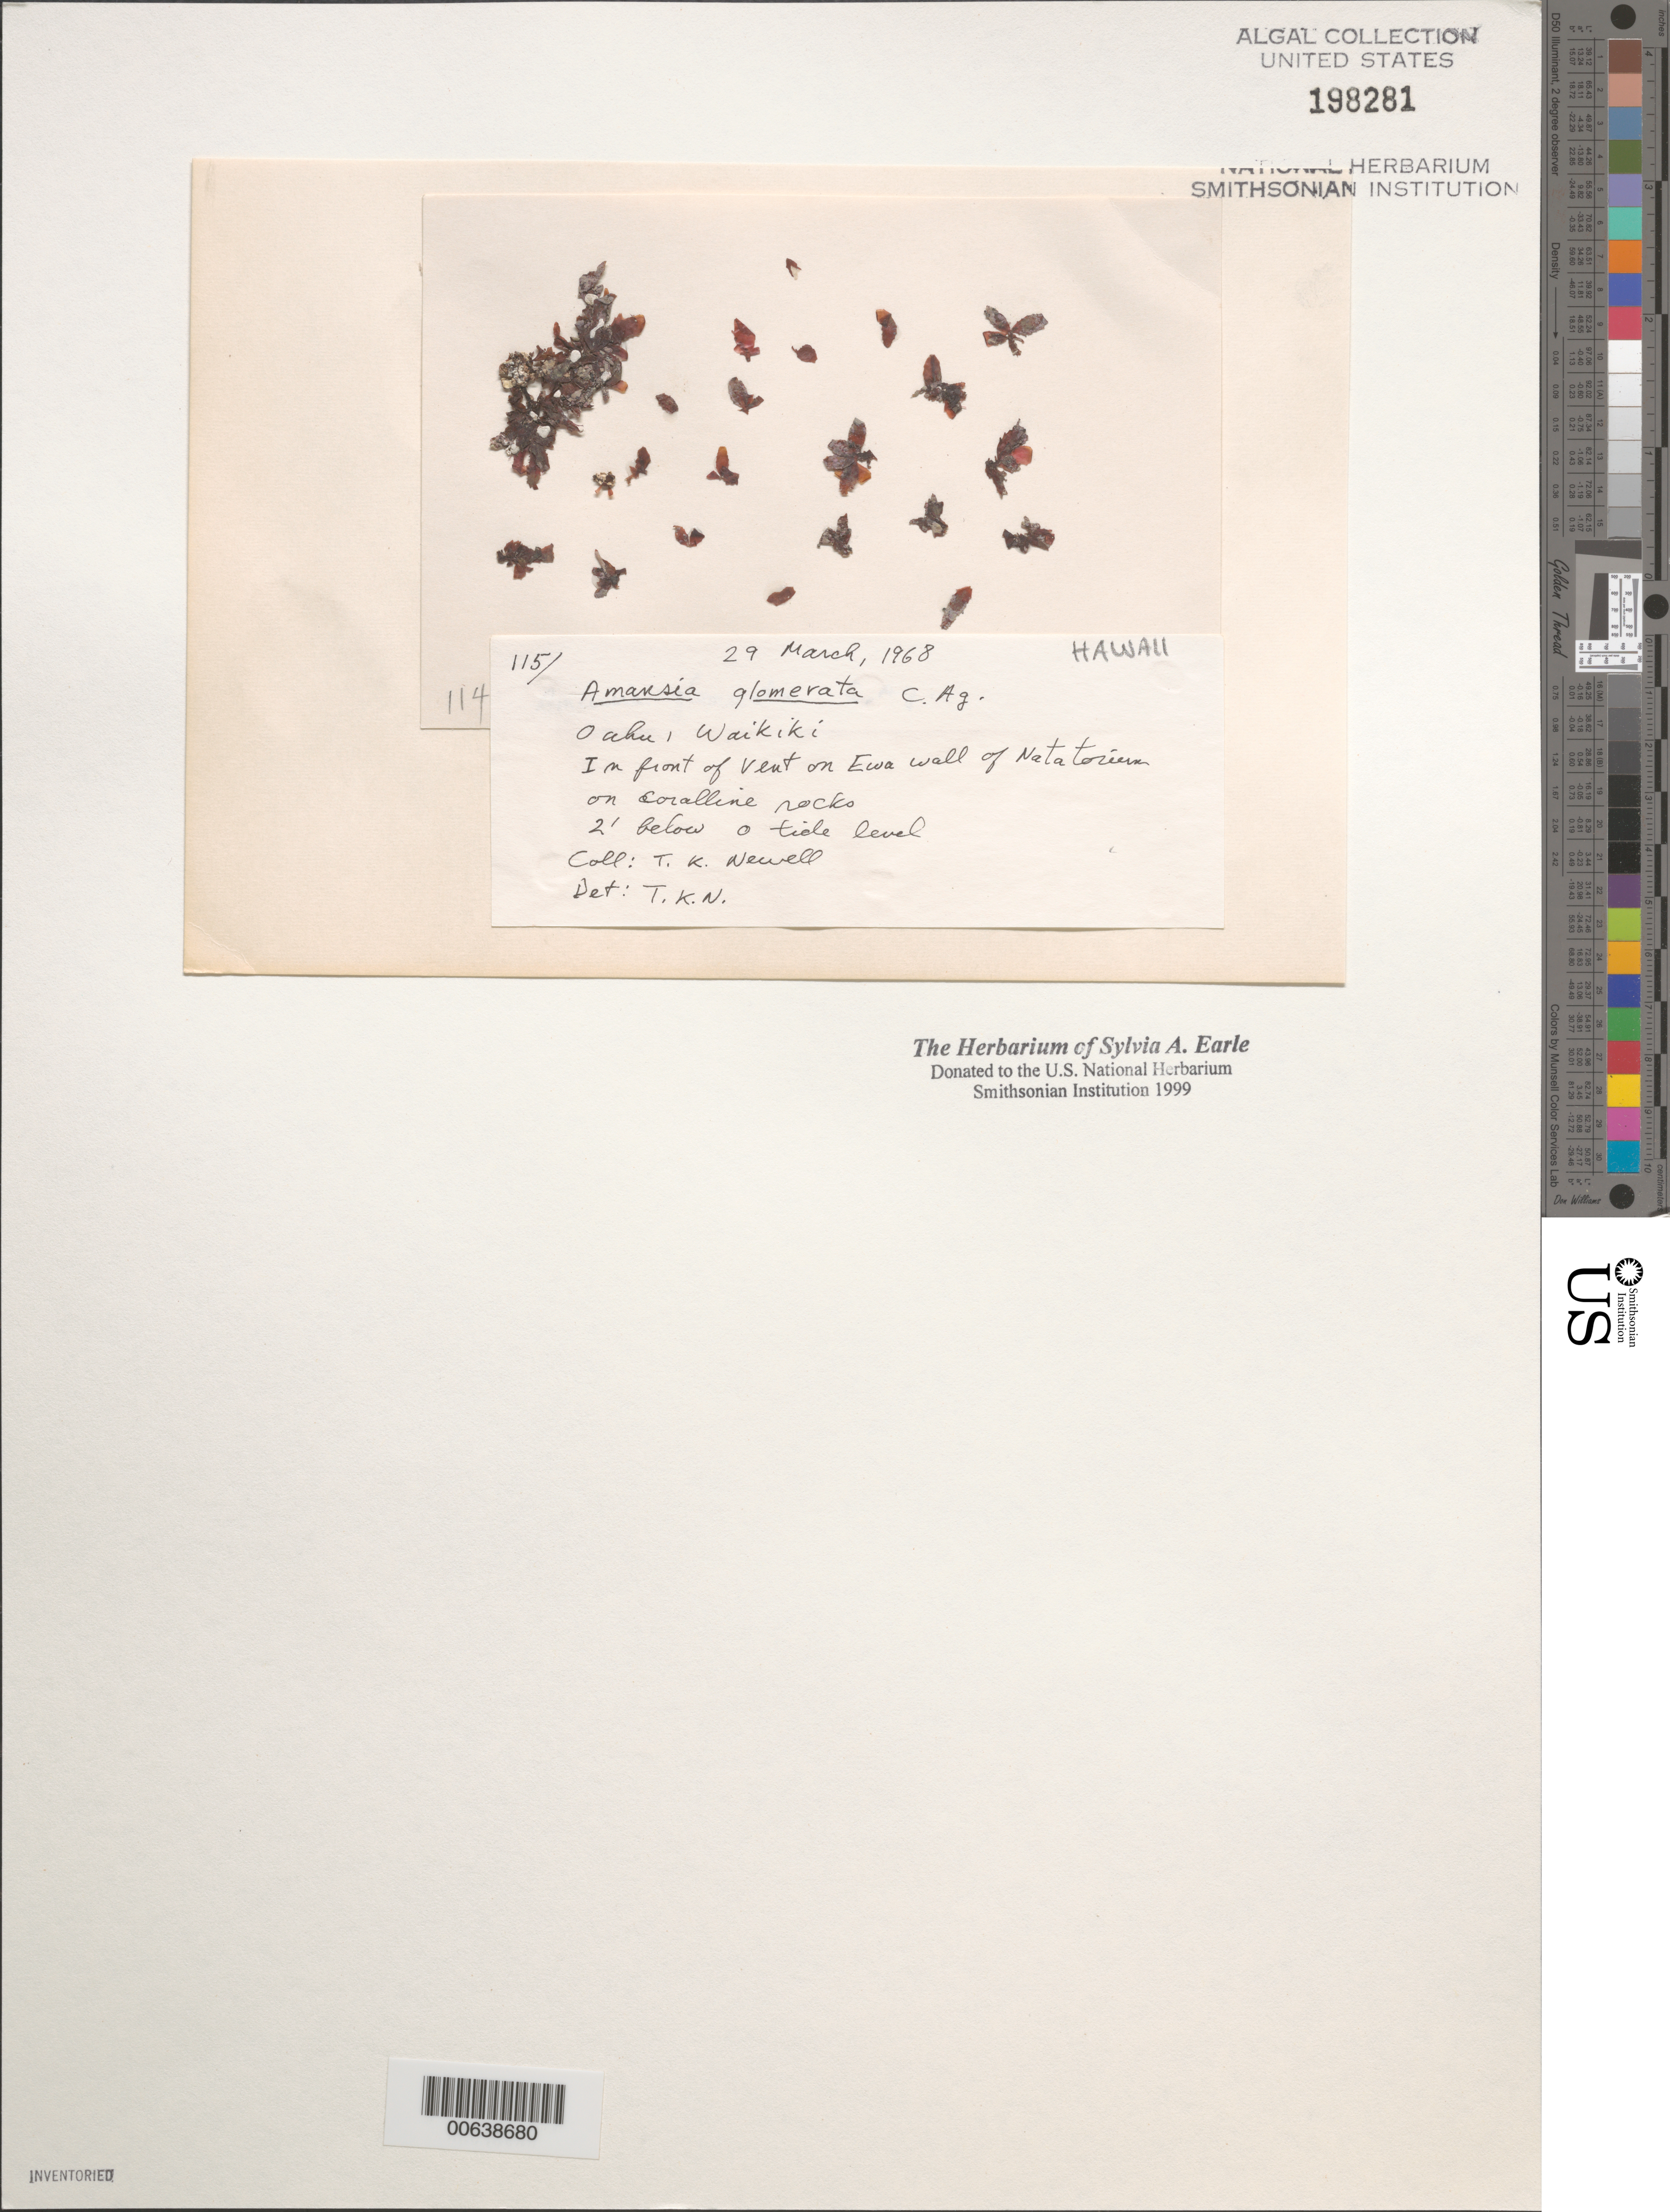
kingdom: Chromista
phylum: Ochrophyta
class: Phaeophyceae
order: Laminariales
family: Costariaceae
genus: Agarum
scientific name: Agarum clathratum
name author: Dumortier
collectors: T. K. Newell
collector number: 115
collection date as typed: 29 Mar 1968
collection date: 1968-03-29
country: United States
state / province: Hawaii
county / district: Honolulu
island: Oahu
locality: Waikiki, Natatorium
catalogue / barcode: US 198281